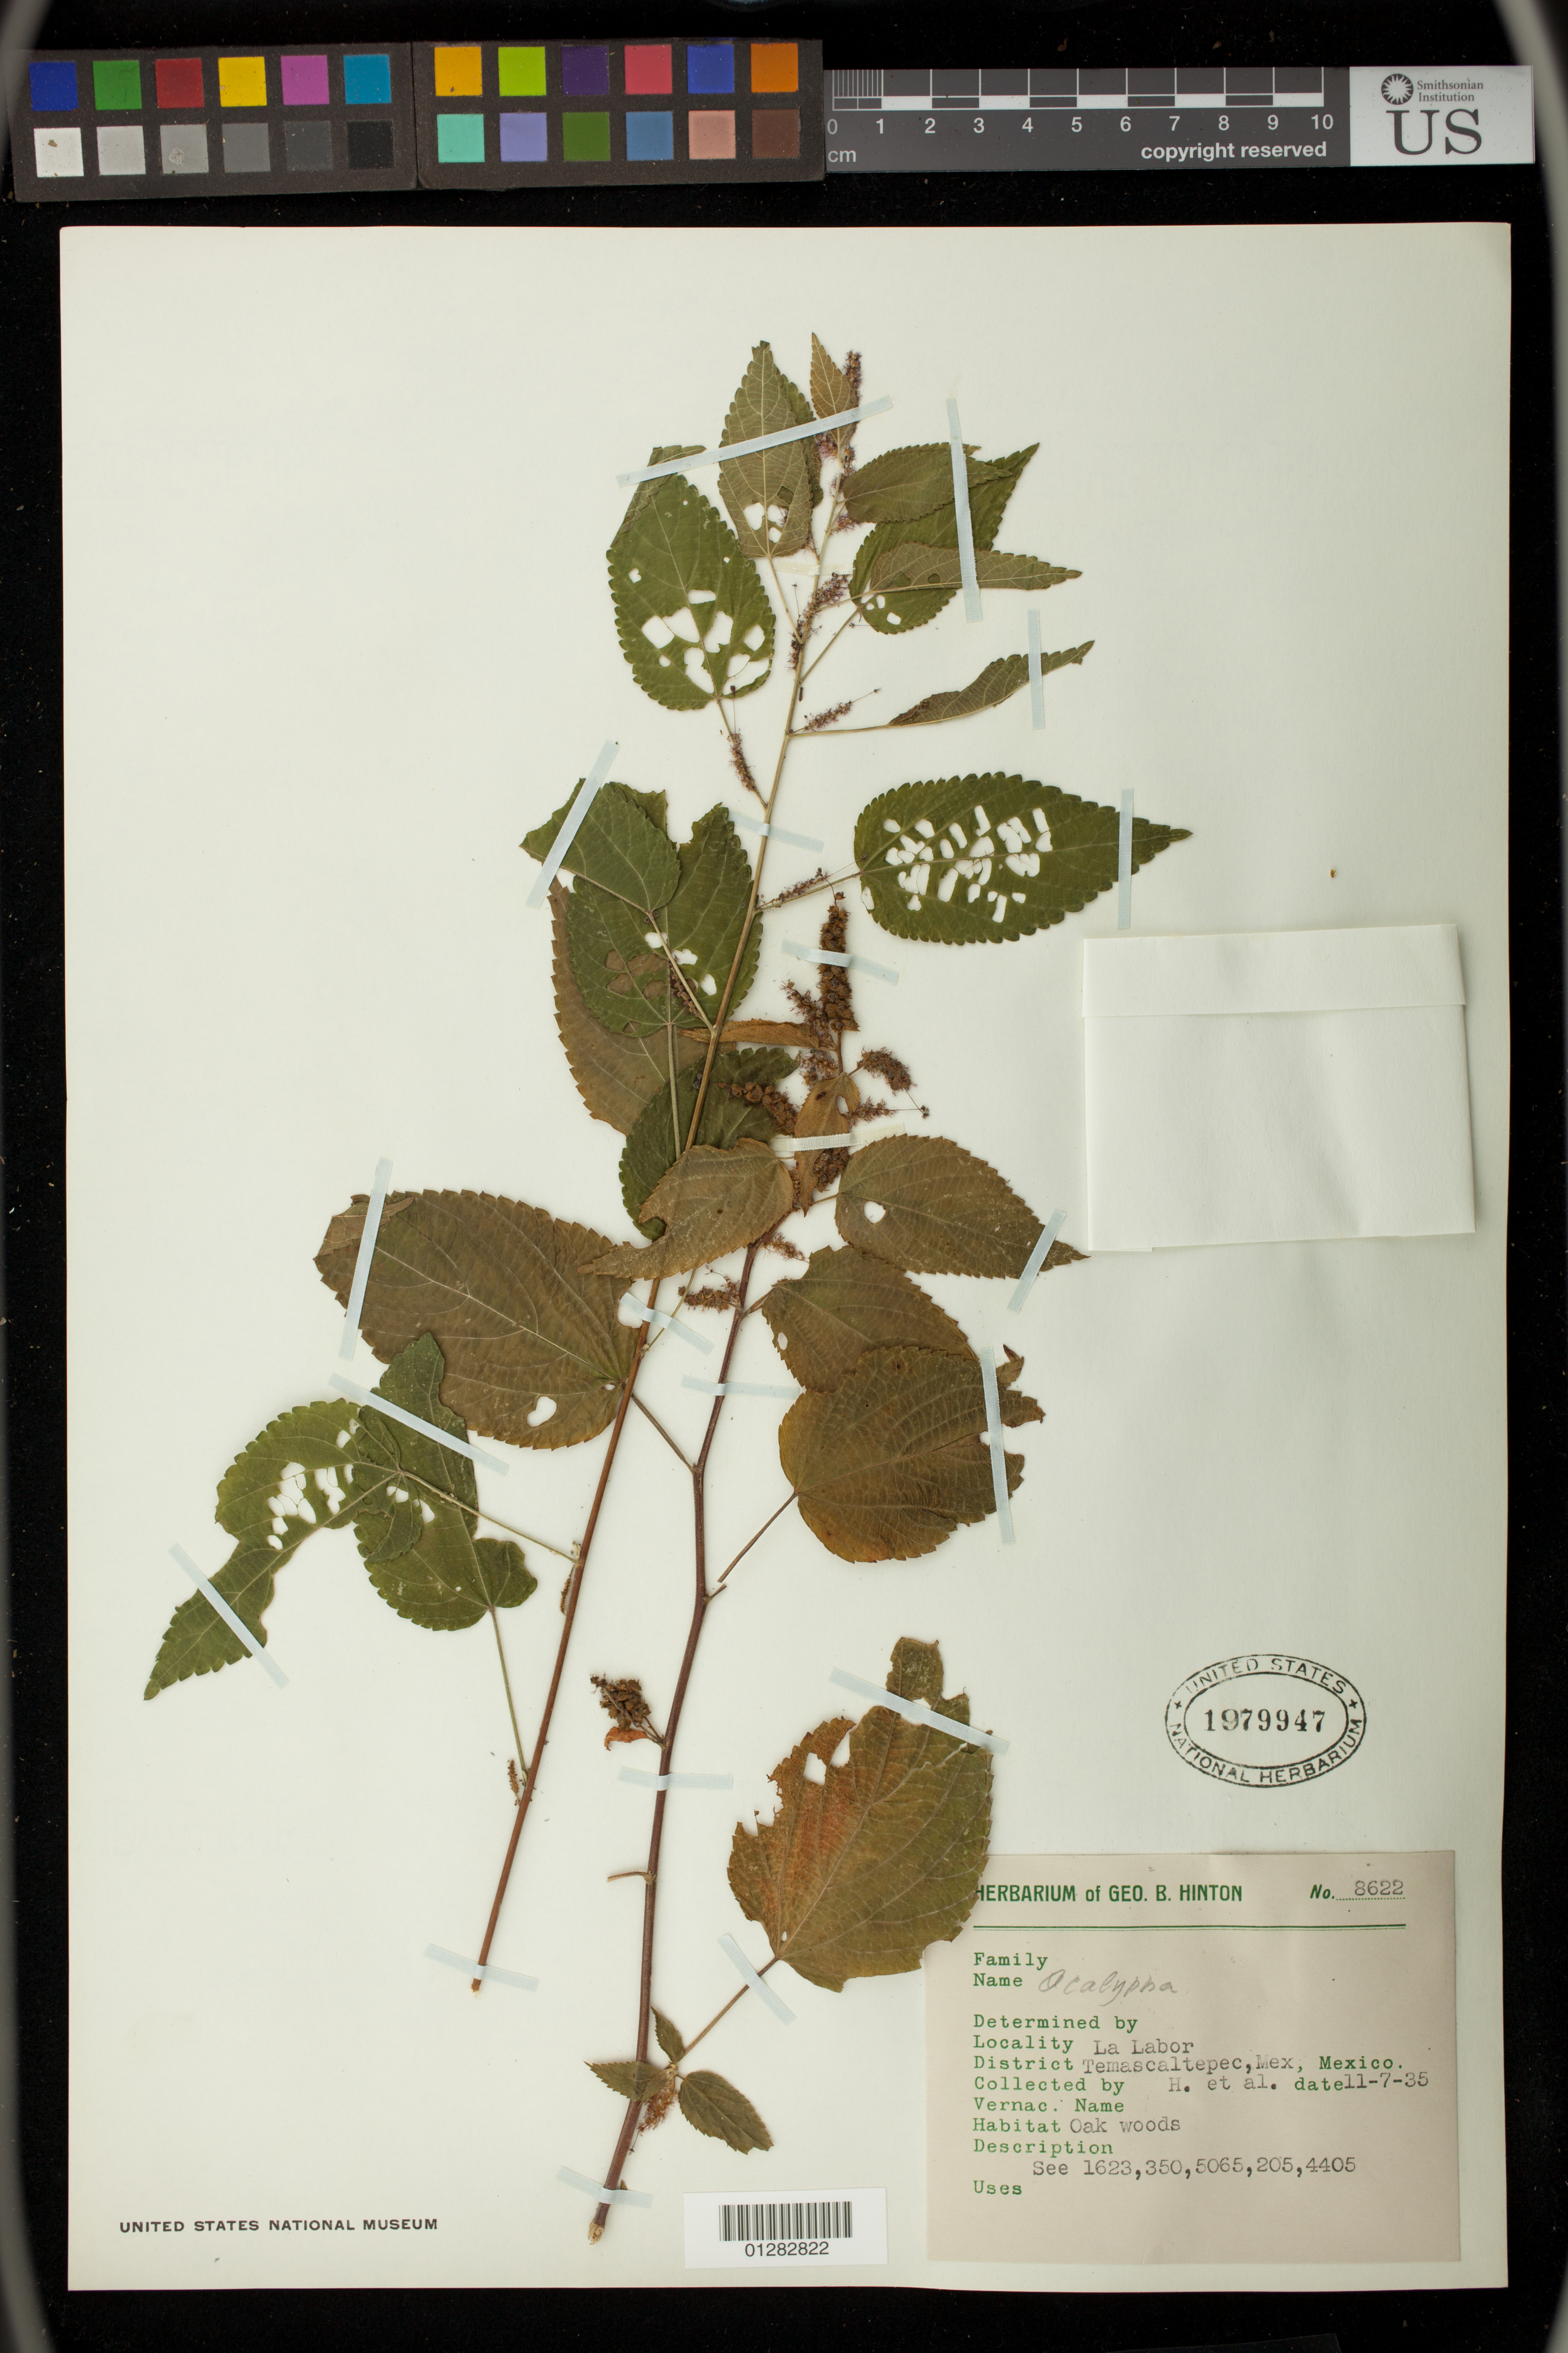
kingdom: Plantae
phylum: Tracheophyta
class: Magnoliopsida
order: Malpighiales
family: Euphorbiaceae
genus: Acalypha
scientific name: Acalypha sp.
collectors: G. B. Hinton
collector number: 8622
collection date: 1935-11-07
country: Mexico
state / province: Mexico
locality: La Labor, Temascaltepec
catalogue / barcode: US 1979947